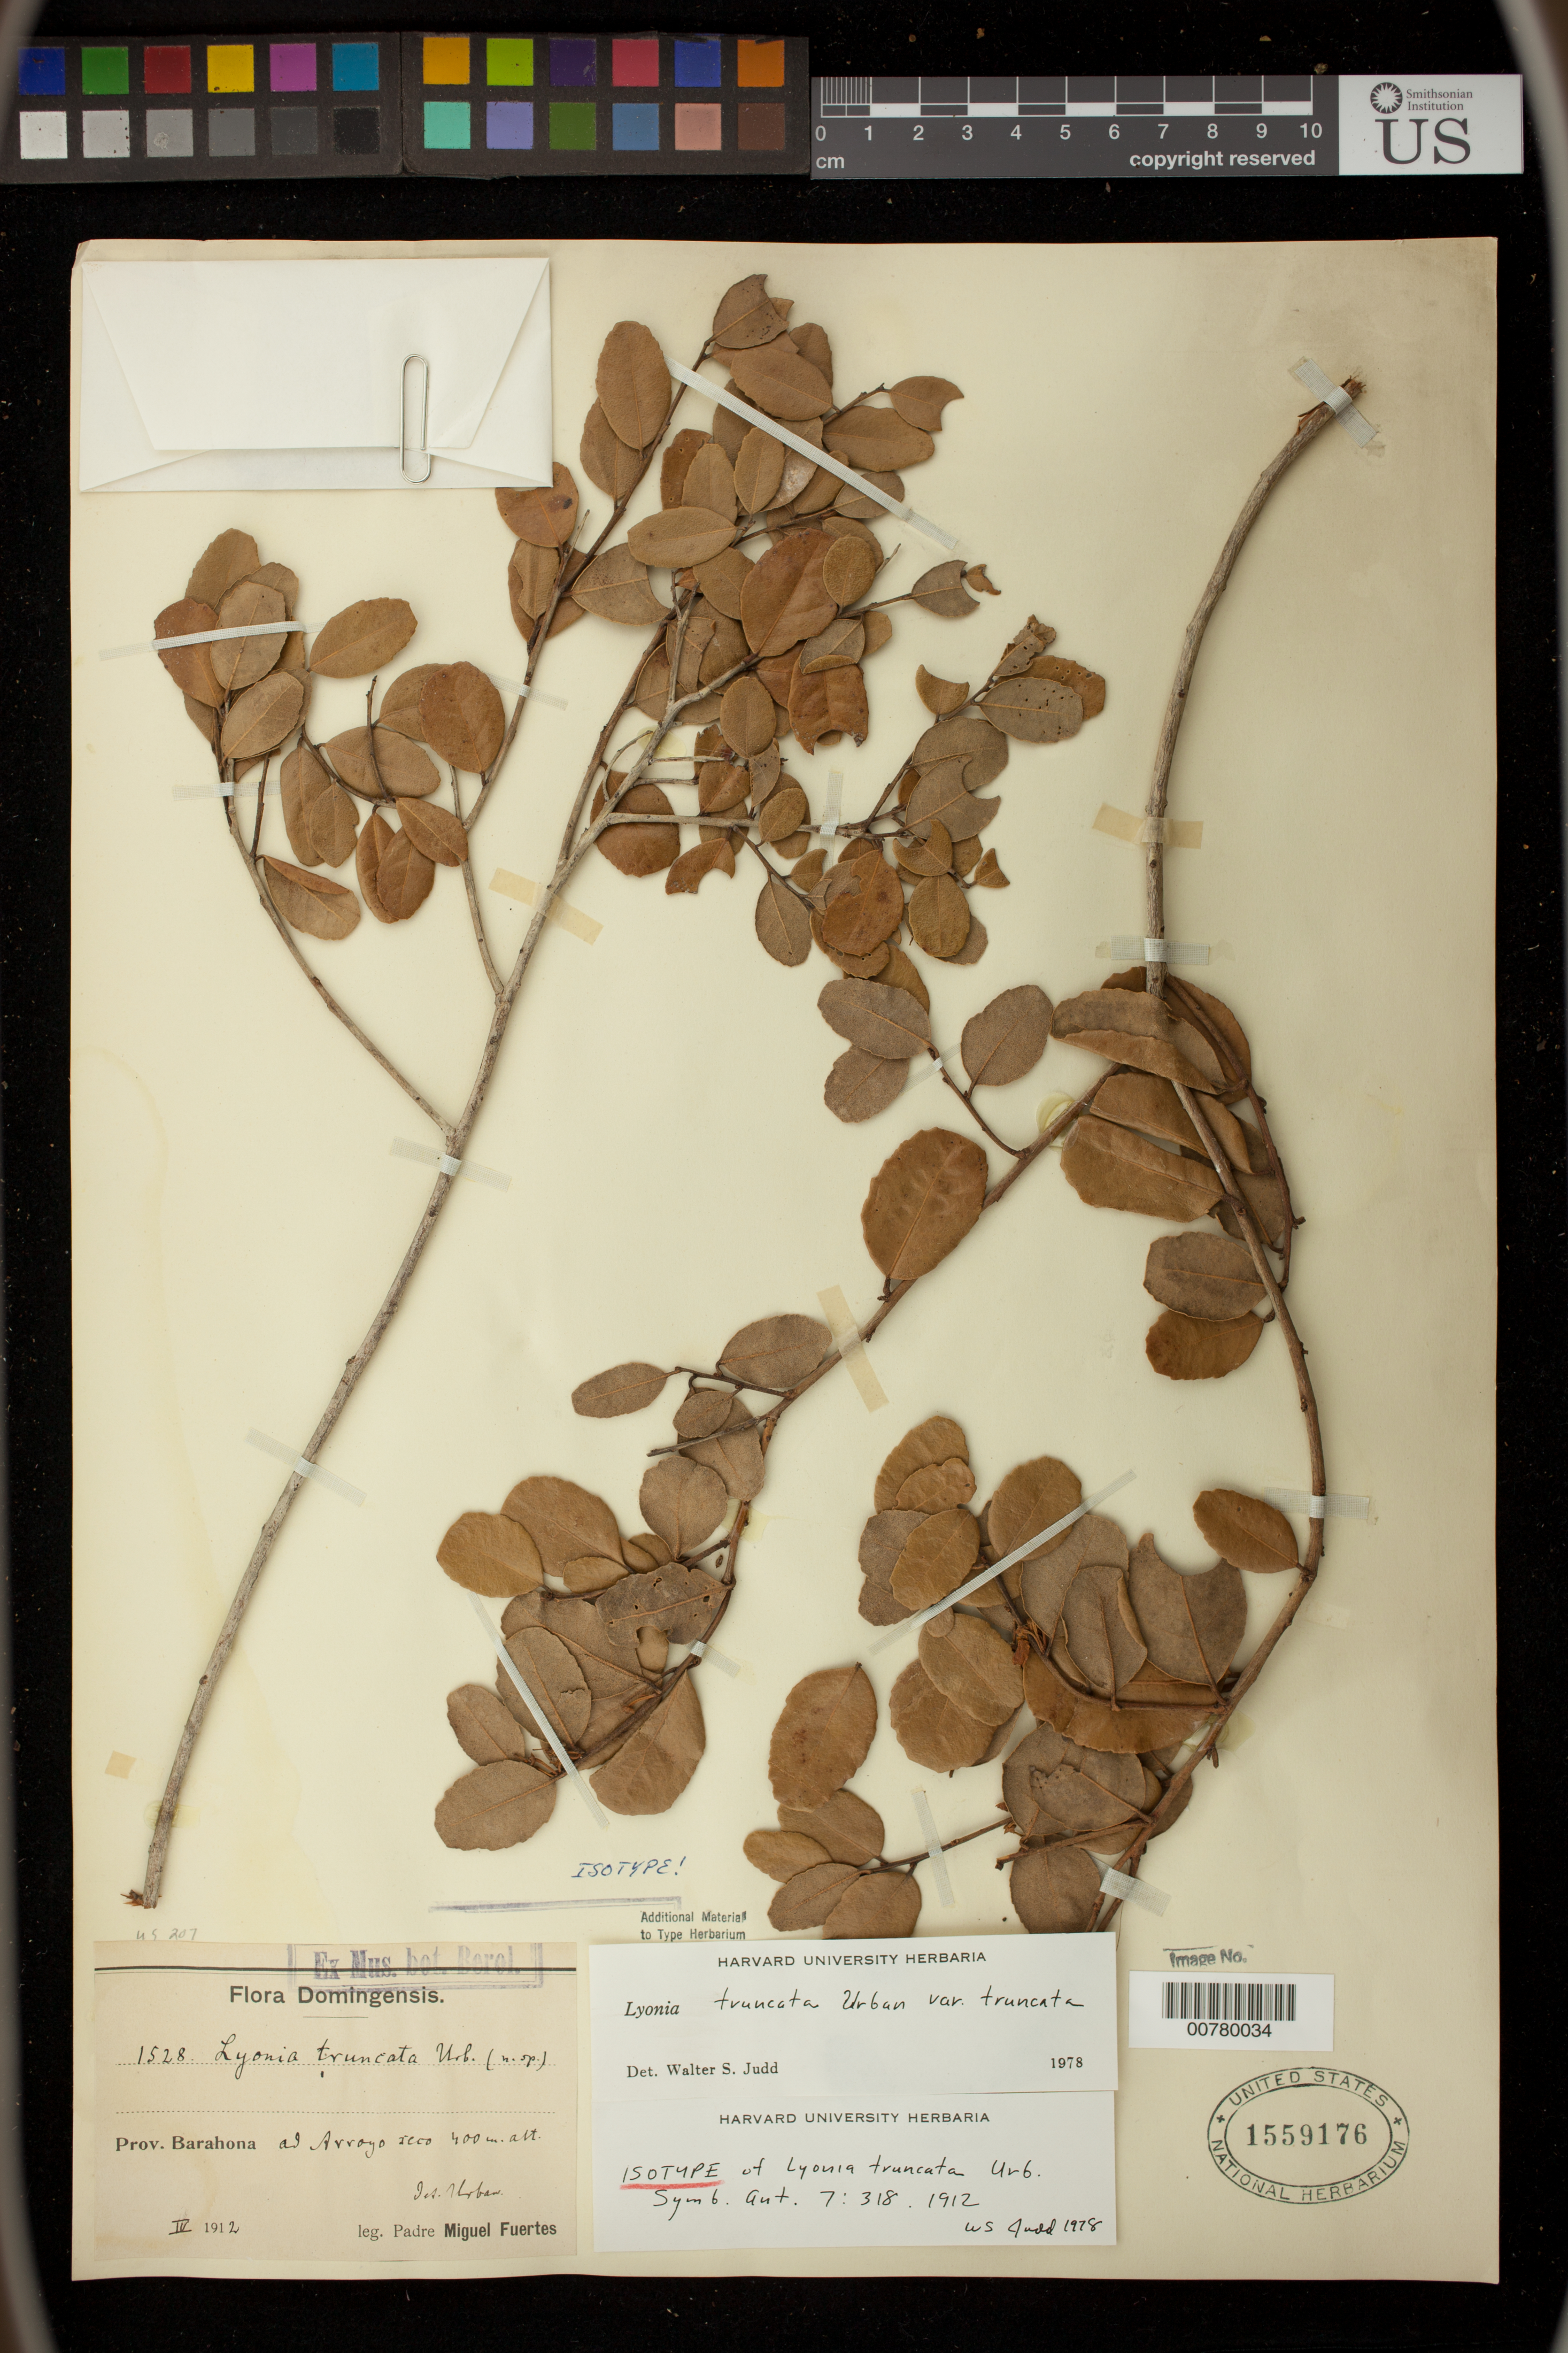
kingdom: Plantae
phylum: Tracheophyta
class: Magnoliopsida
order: Ericales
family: Ericaceae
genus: Lyonia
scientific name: Lyonia truncata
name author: Urb.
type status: Isotype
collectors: M. D. Fuertes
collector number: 1528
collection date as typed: Apr 1912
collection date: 1912-04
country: Dominican Republic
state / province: Barahona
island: Hispaniola Island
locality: Ad arroyo seco.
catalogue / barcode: US 1559176